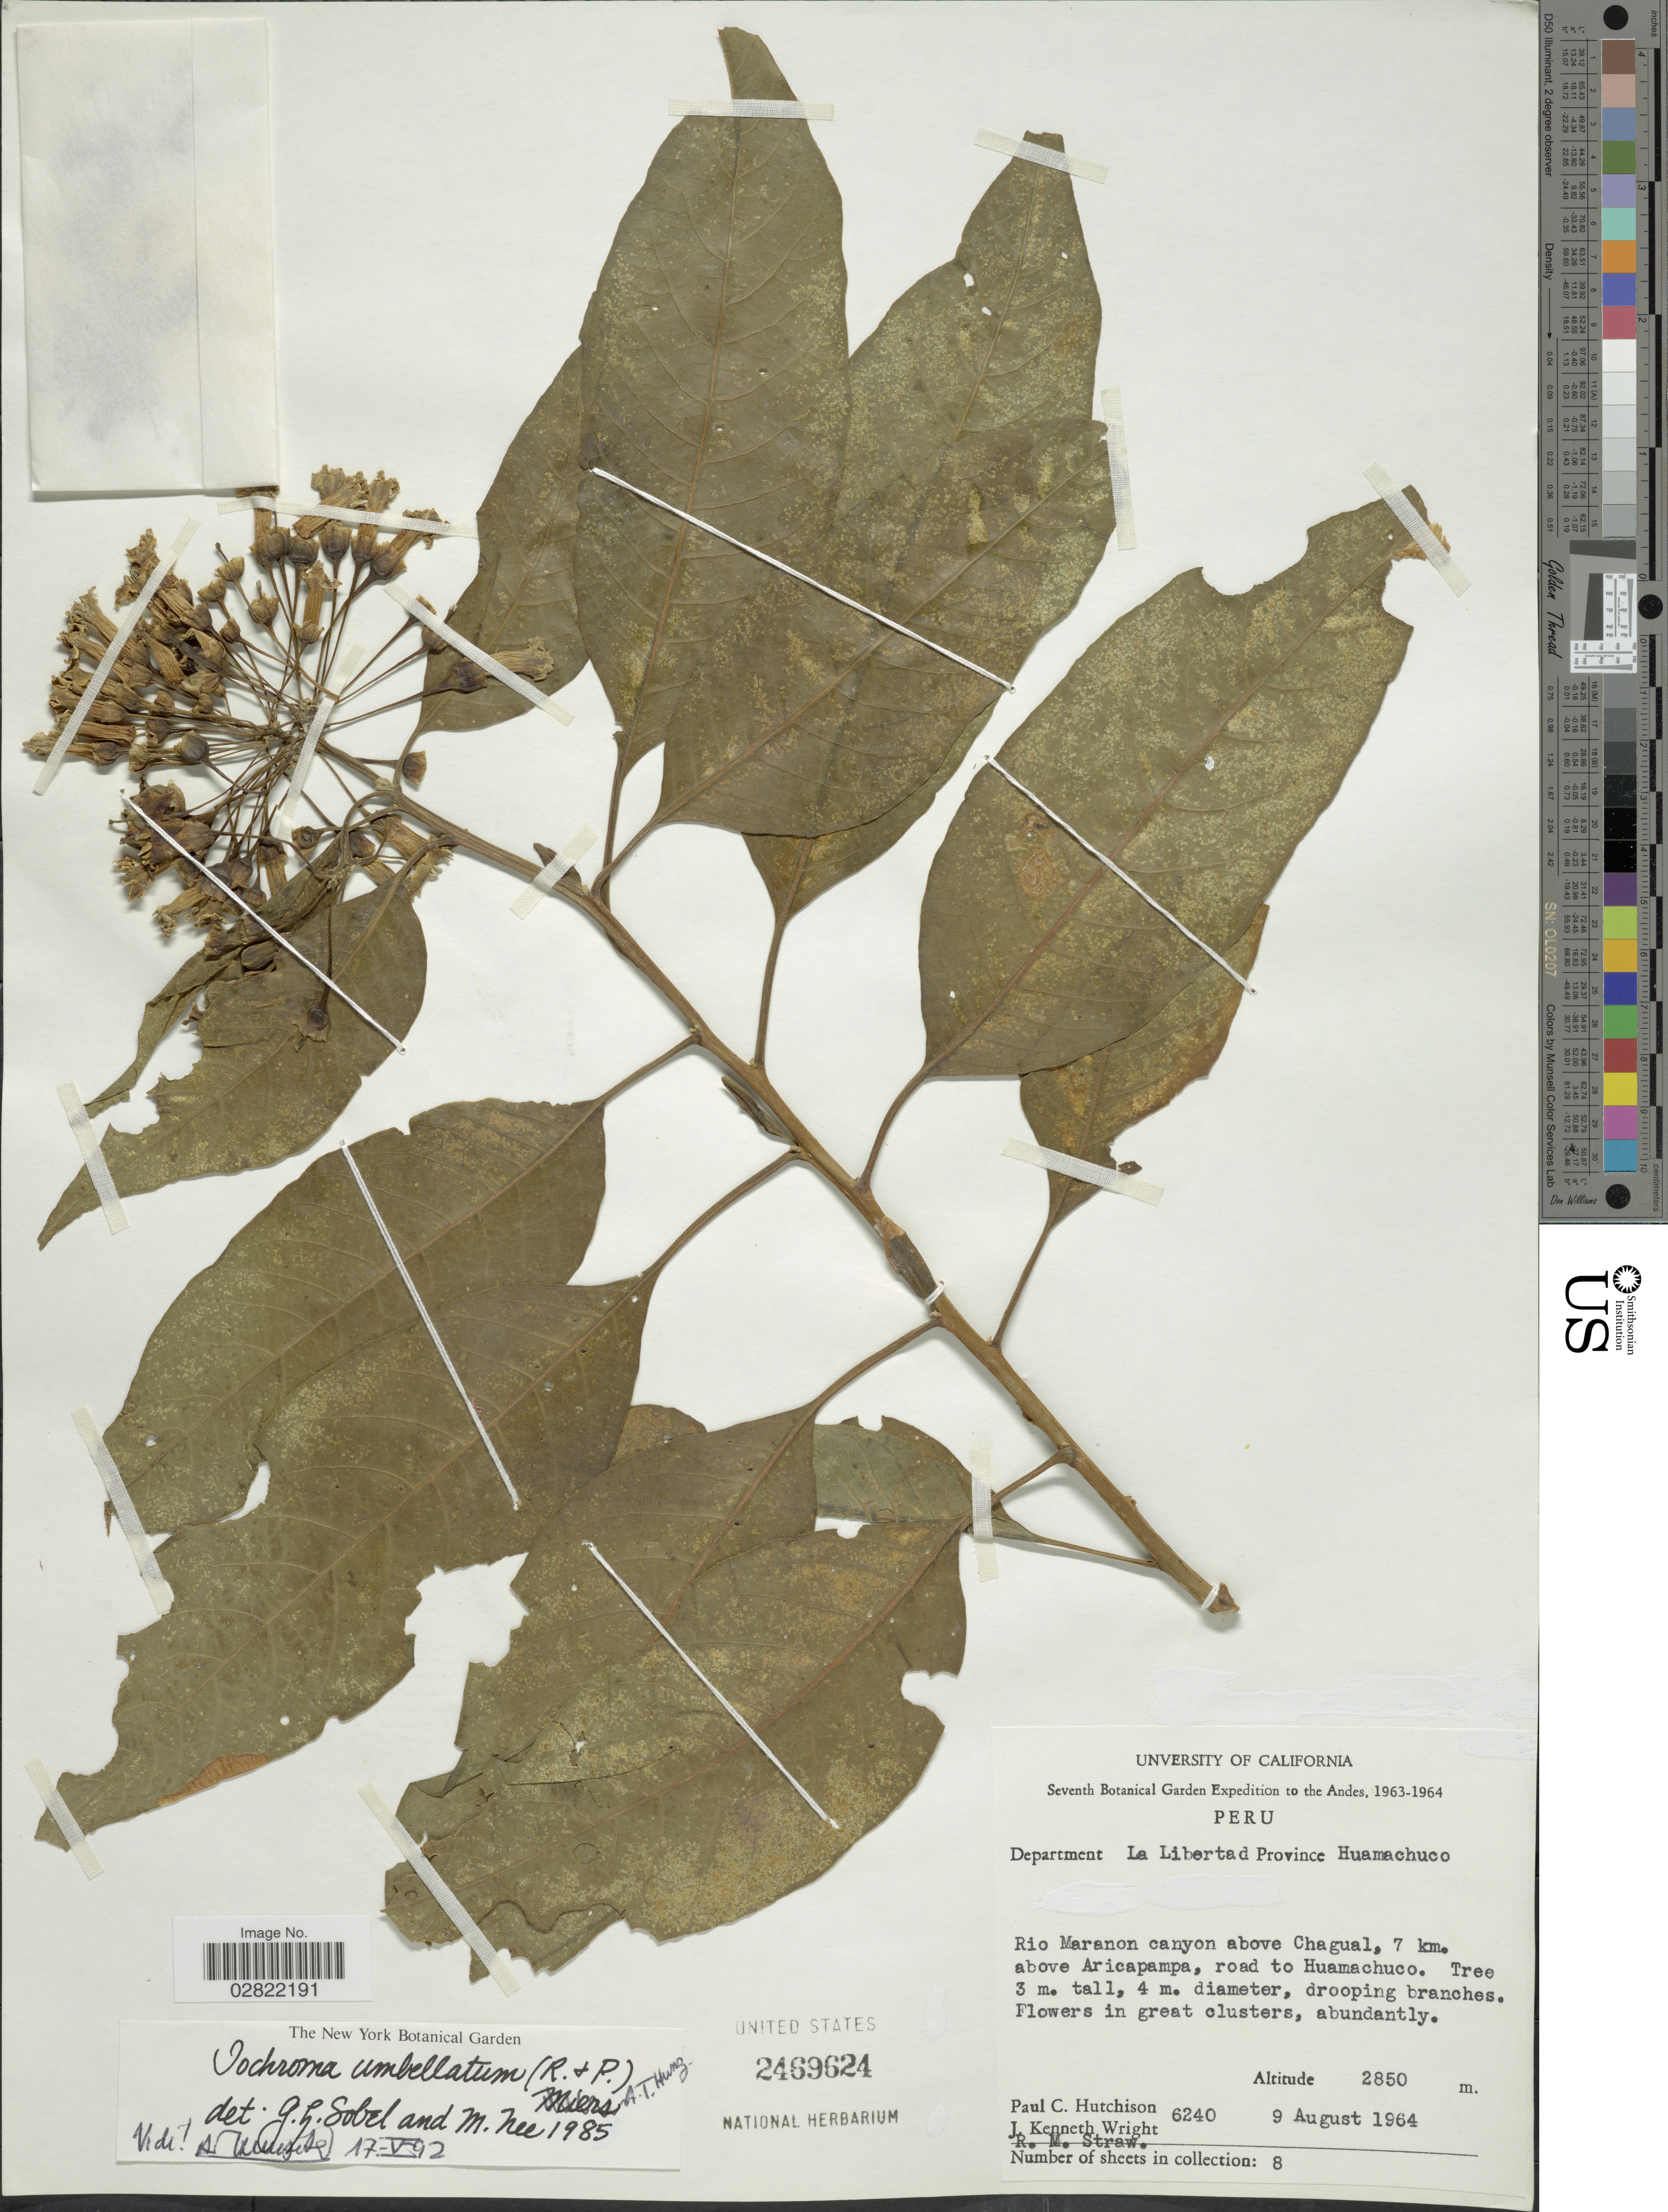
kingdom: Plantae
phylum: Tracheophyta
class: Magnoliopsida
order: Solanales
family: Solanaceae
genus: Iochroma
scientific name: Iochroma umbellatum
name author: (Ruiz & Pav.) Hunziker ex D'Arcy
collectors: P. C. Hutchison, J. K. Wright & R. M. Straw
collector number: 6240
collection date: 1964-08-09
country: Peru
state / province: La Libertad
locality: Department La Libertad, Province Huamachuco, Rio Maranon canyon above Chagual, 7 km., above Aricapampa, road to Huamachuco.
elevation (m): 2850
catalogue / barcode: US 2469624